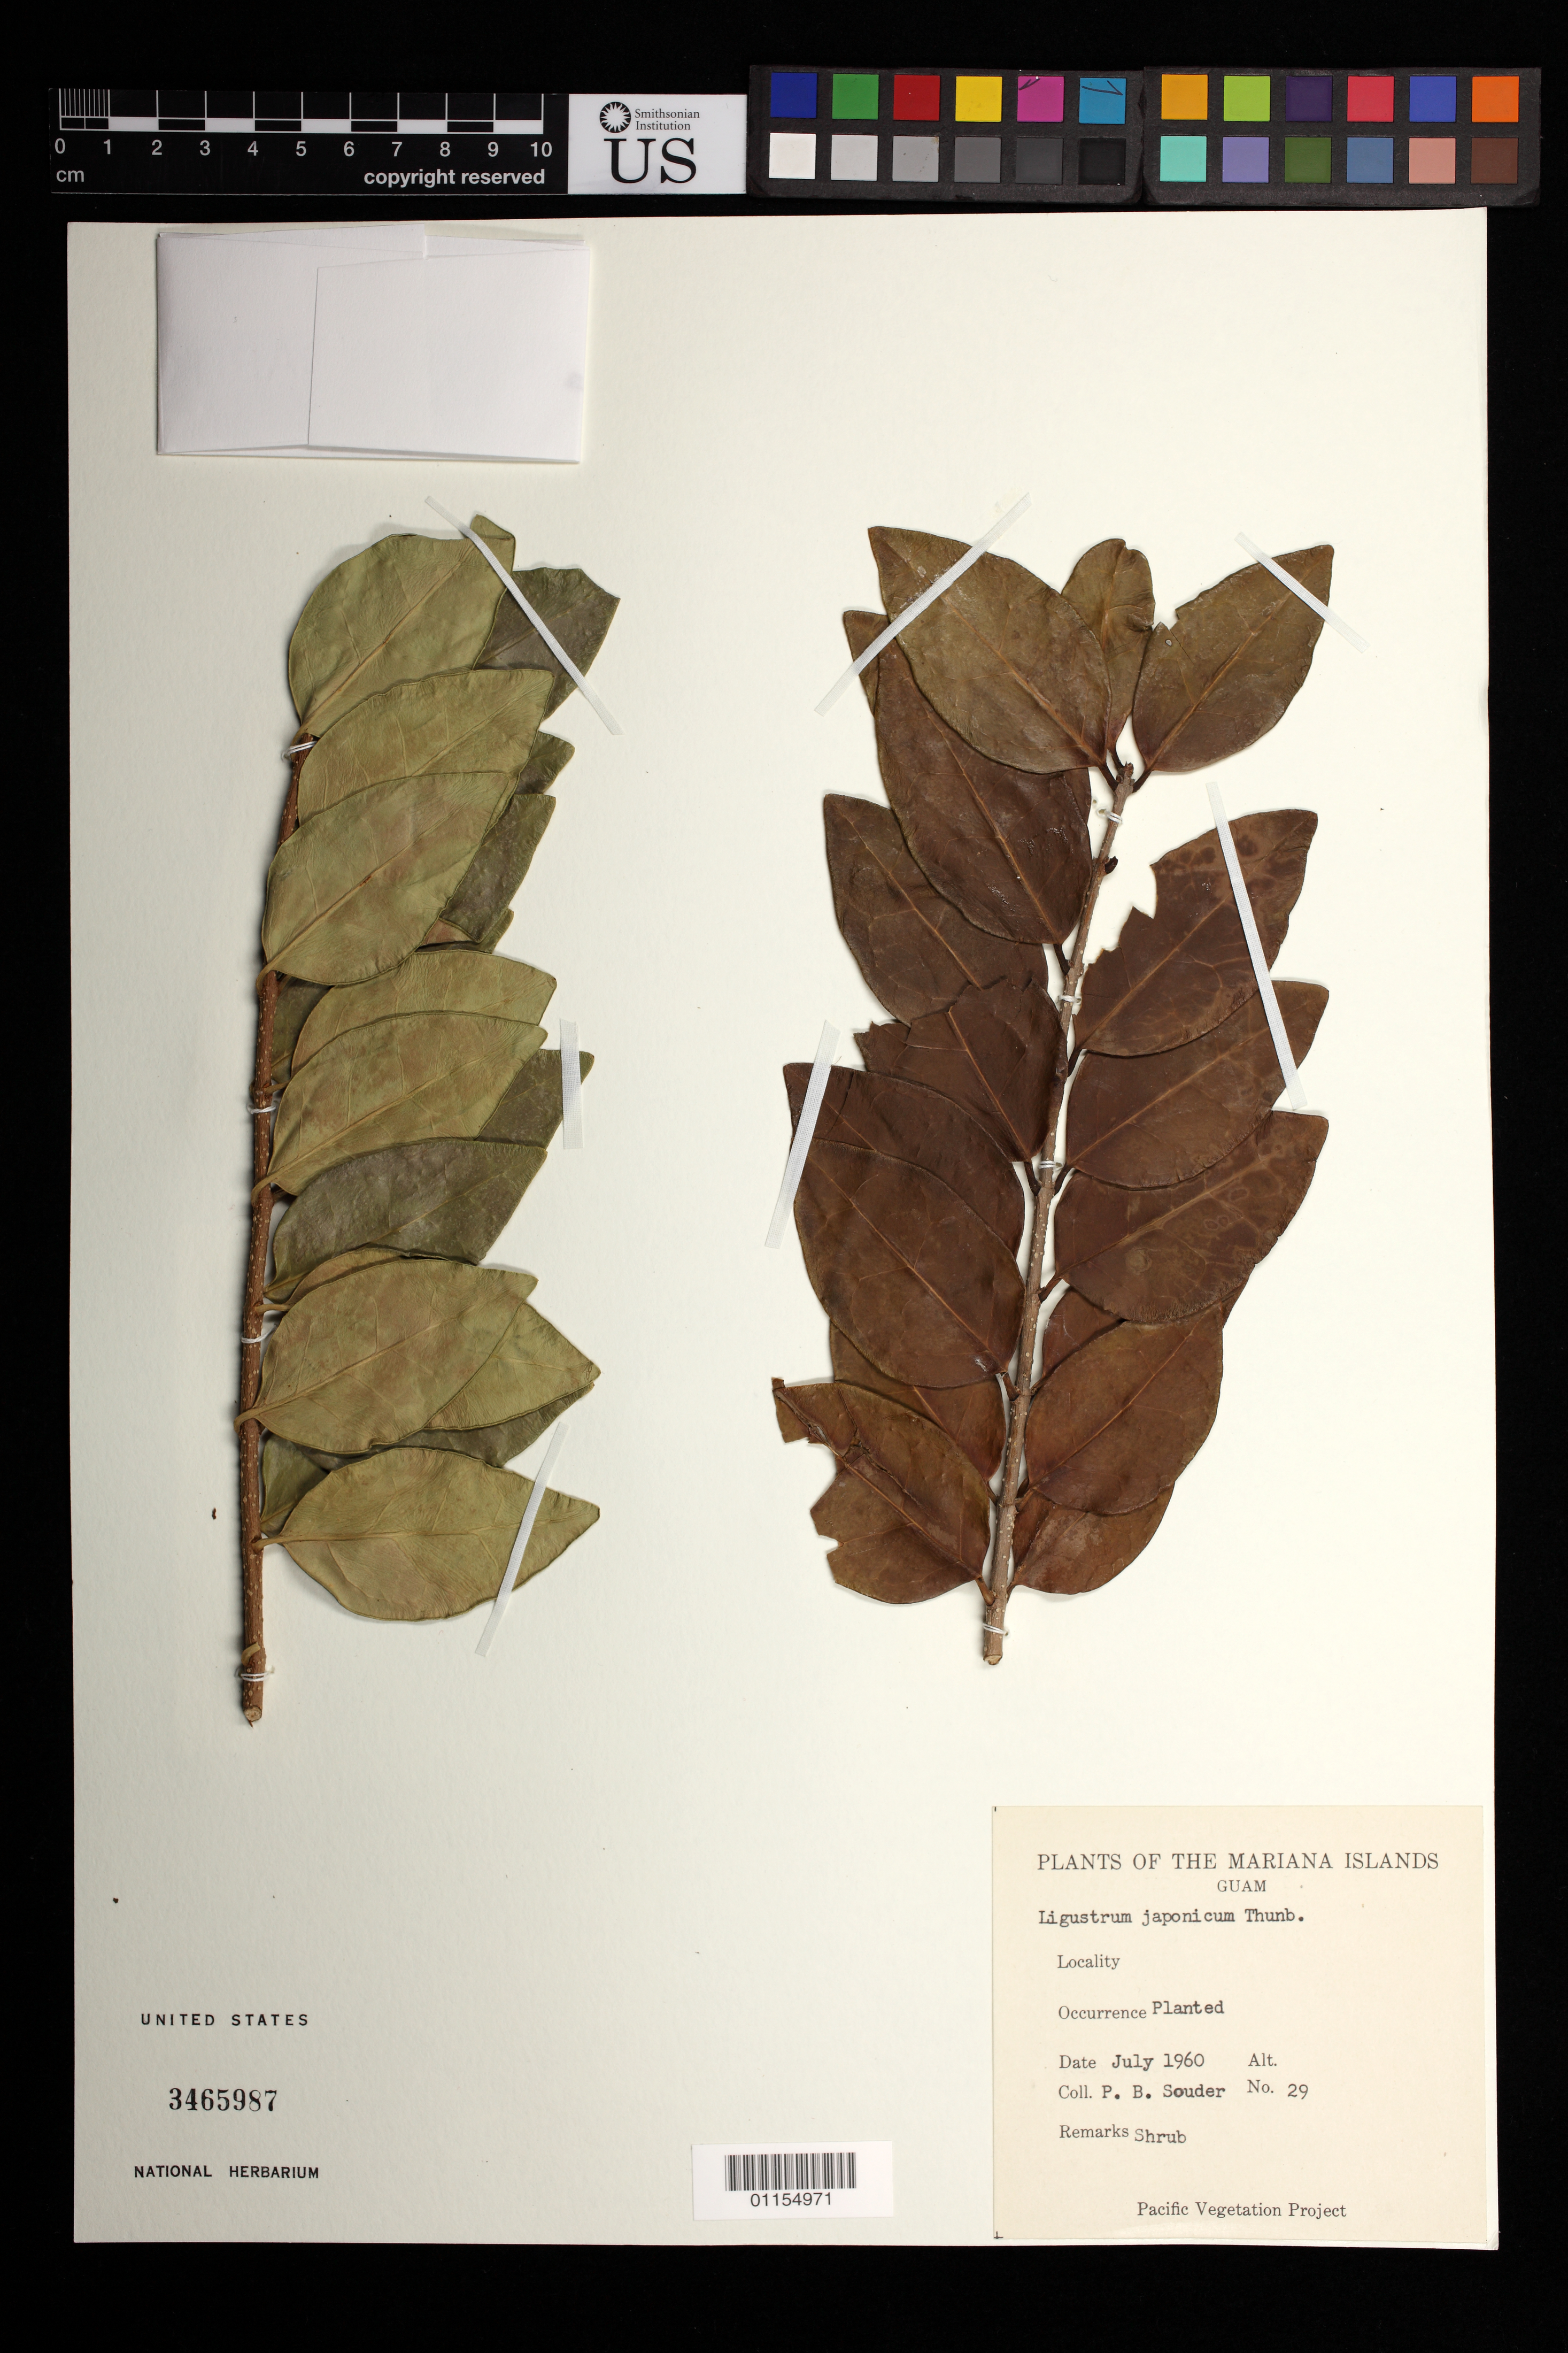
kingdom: Plantae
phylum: Tracheophyta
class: Magnoliopsida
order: Lamiales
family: Oleaceae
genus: Ligustrum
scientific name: Ligustrum japonicum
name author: Thunb.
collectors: P. Souder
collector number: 29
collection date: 1960-07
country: Guam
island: Guam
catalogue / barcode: US 3465987